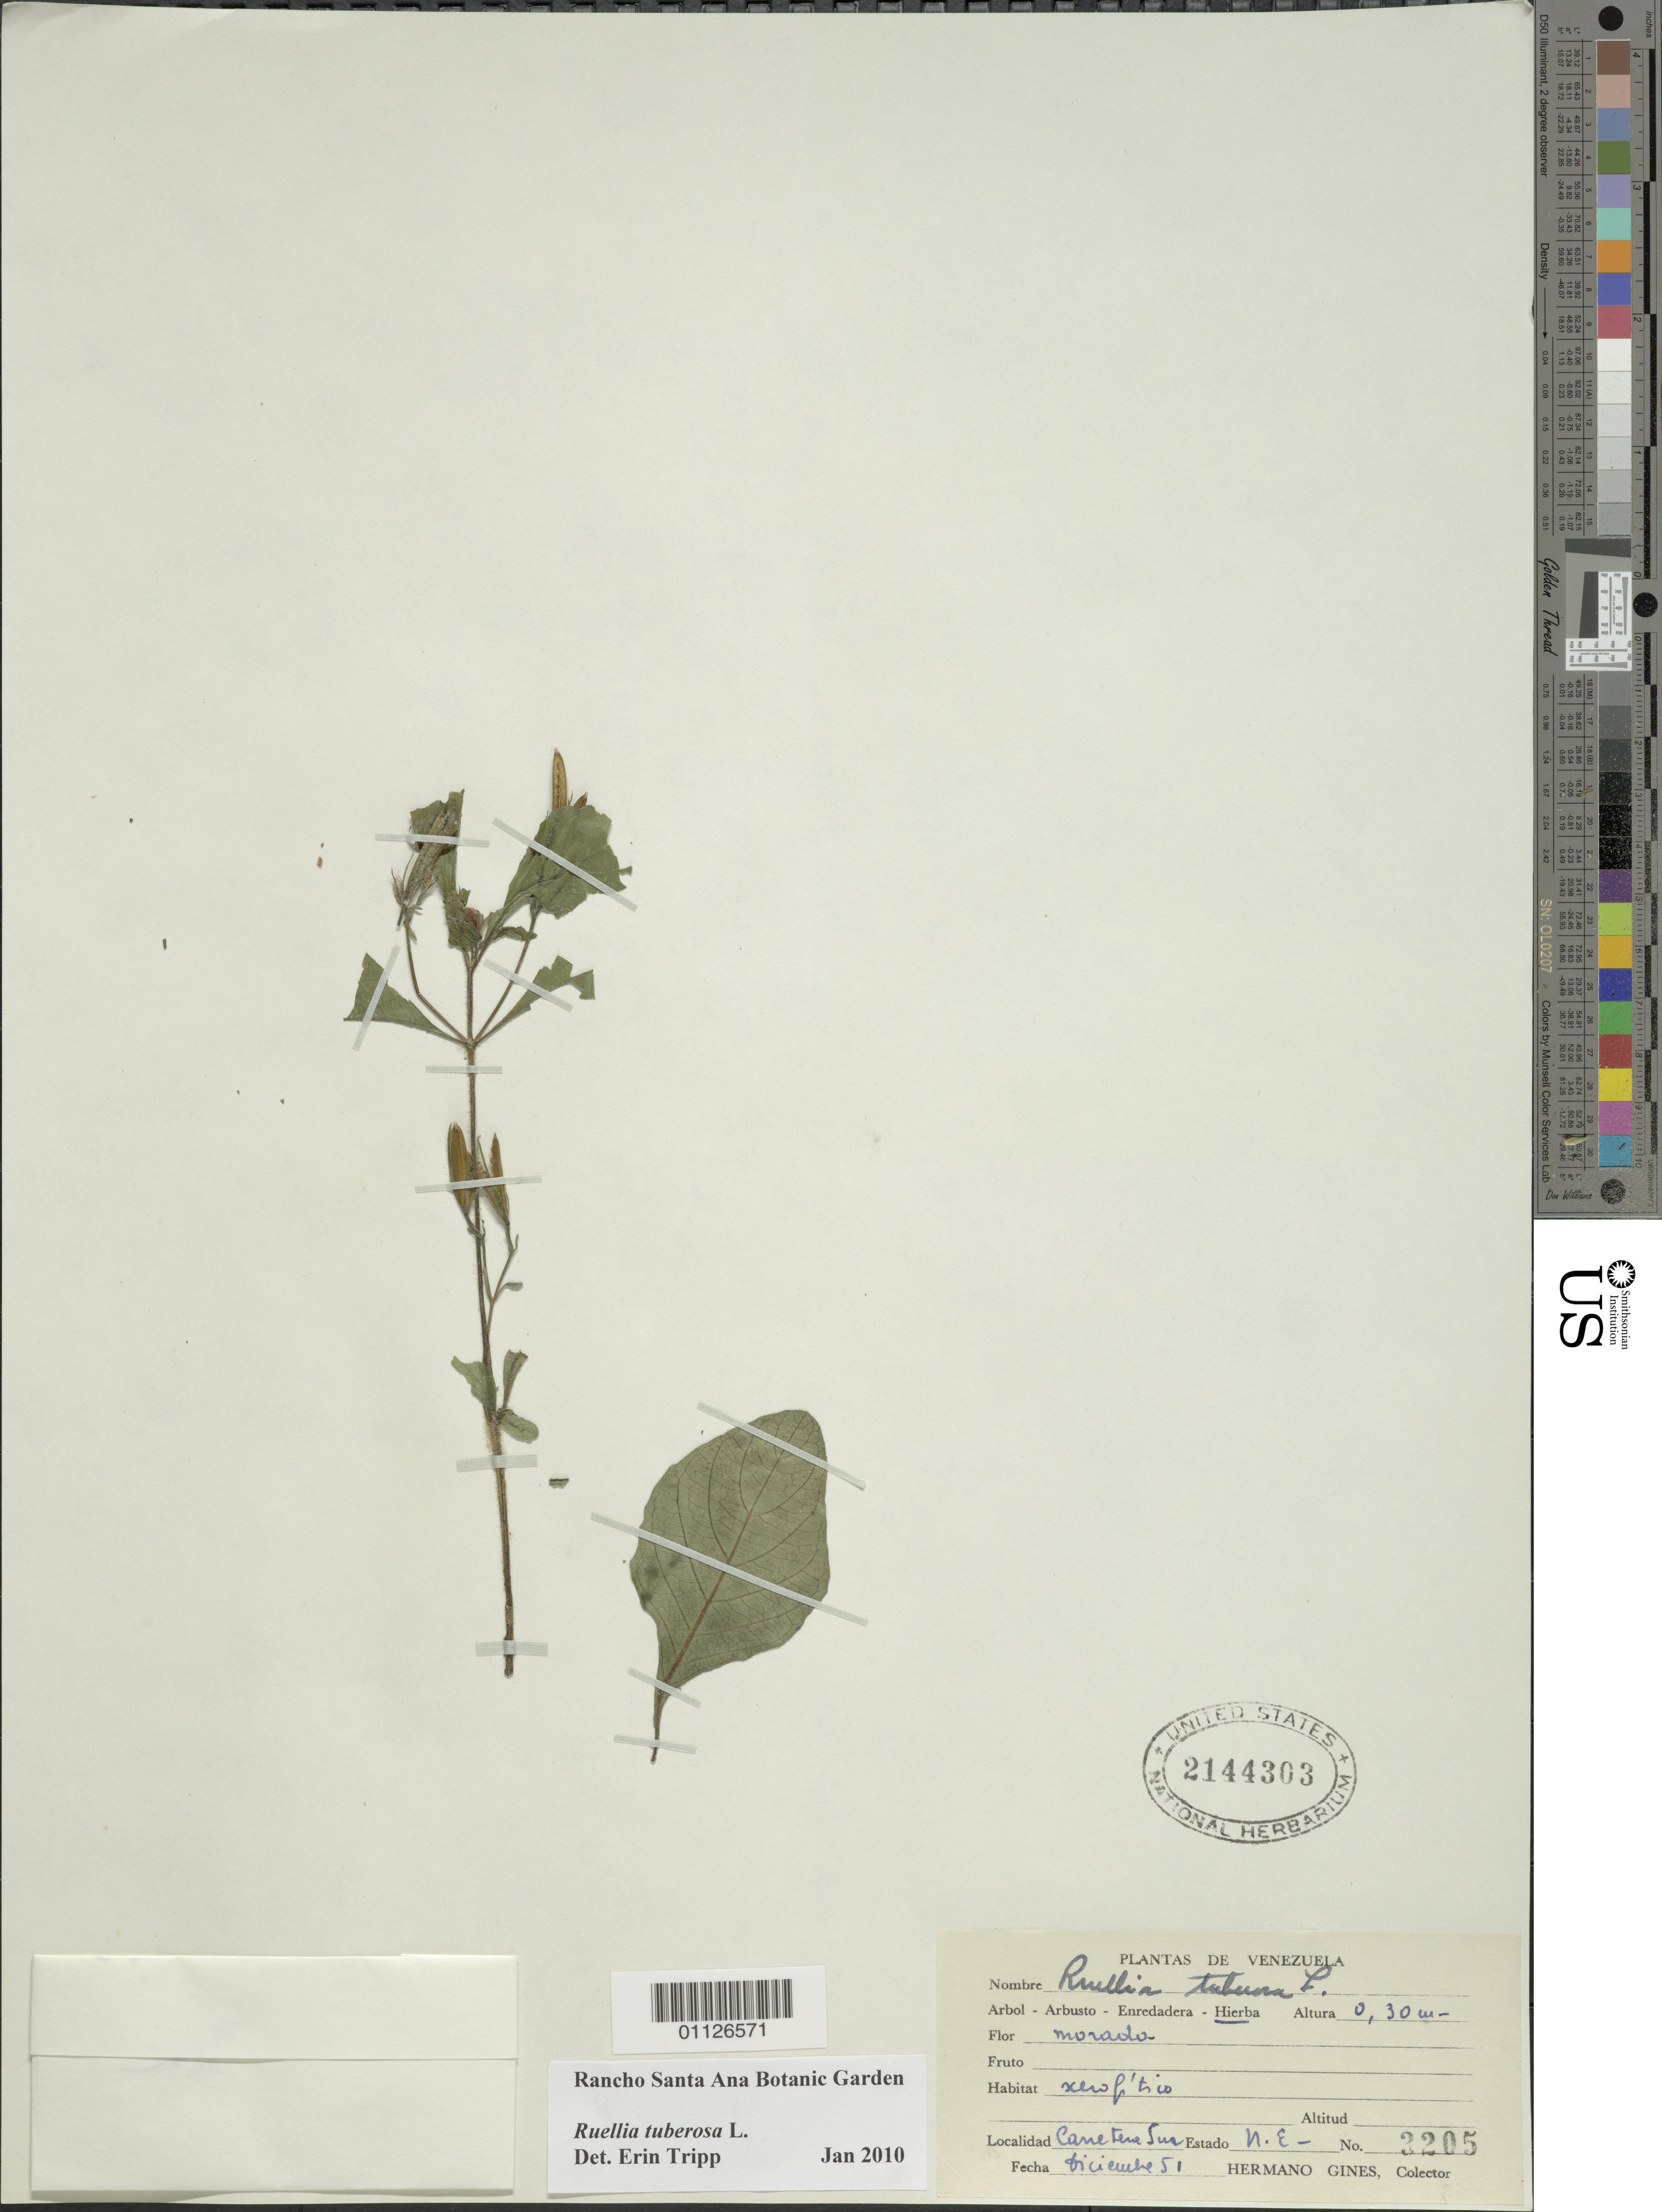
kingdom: Plantae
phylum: Tracheophyta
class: Magnoliopsida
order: Lamiales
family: Acanthaceae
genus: Ruellia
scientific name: Ruellia tuberosa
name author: L.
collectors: Bro. Gines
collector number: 3205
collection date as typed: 01 Dec 1951 to 31 Dec 1951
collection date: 1951-12-01/1951-12-31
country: Venezuela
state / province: Nueva Esparta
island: Margarita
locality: Carretera Sur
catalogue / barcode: US 2144303